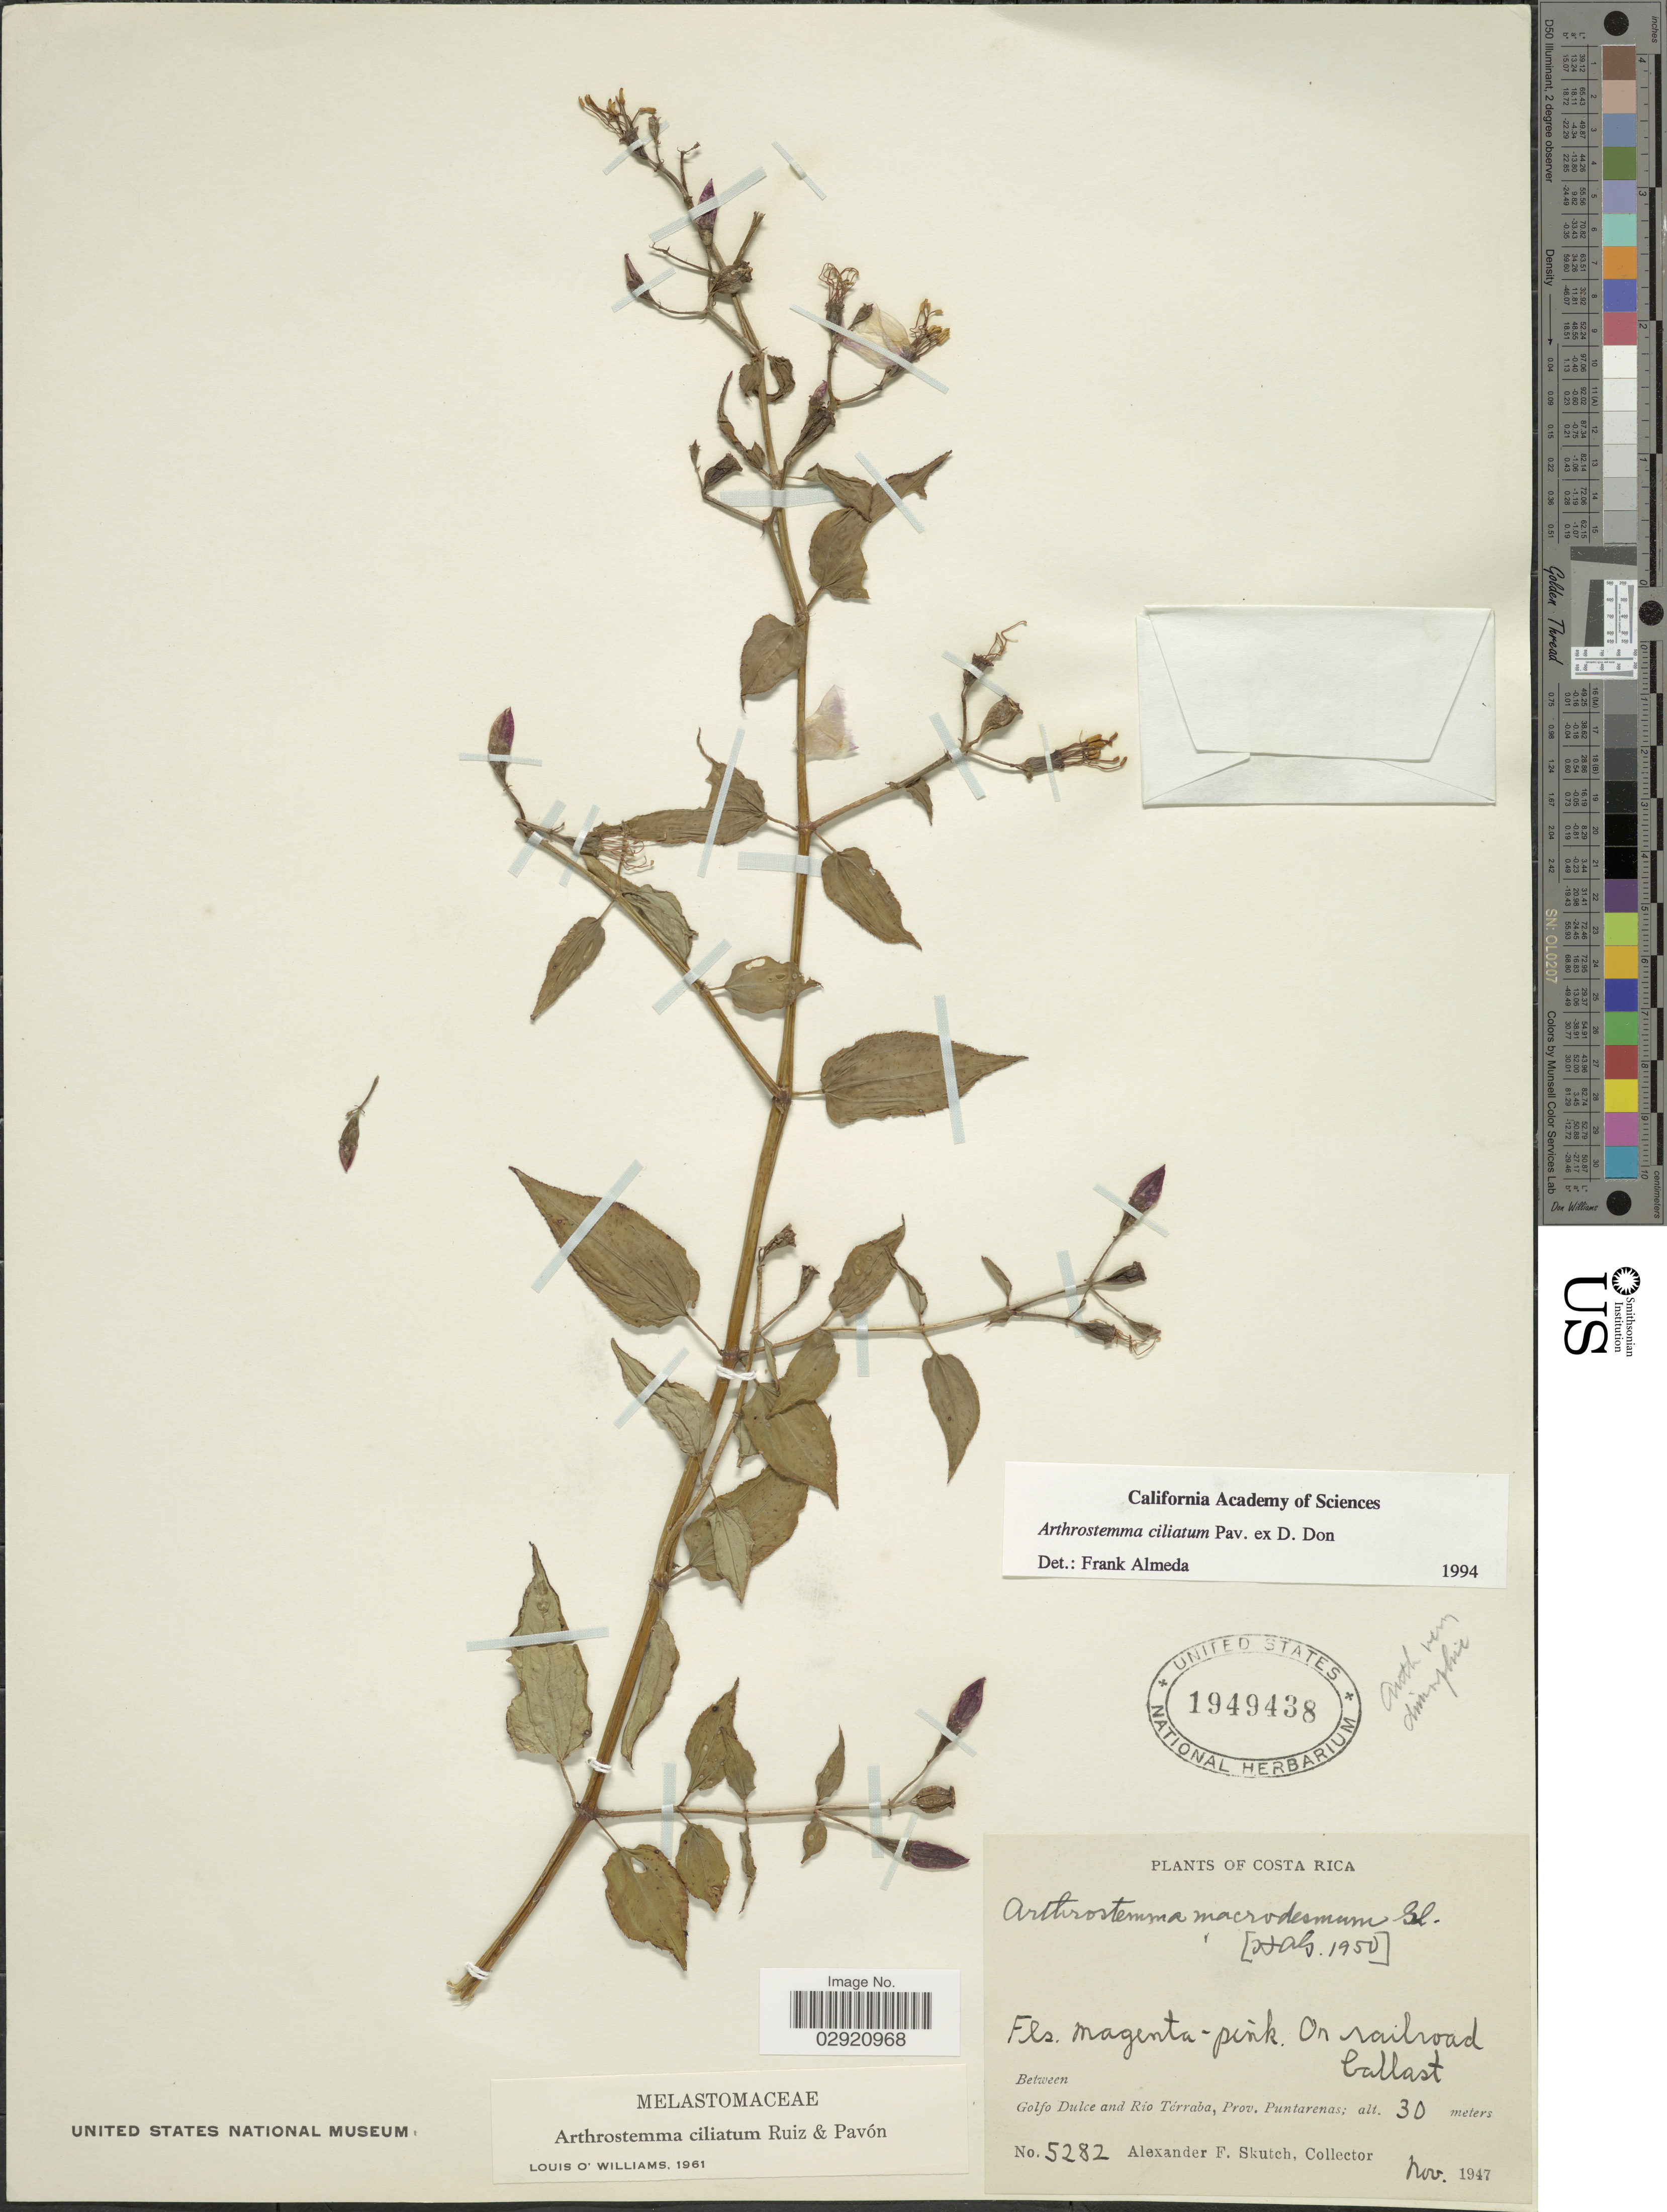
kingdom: Plantae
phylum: Tracheophyta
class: Magnoliopsida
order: Myrtales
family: Melastomataceae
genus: Arthrostemma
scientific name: Arthrostemma ciliatum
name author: Pav. ex D. Don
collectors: A. F. Skutch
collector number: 5282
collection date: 1947-11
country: Costa Rica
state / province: Puntarenas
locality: Between Golfo Dulce and Río Térraba.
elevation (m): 30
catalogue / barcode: US 1949438